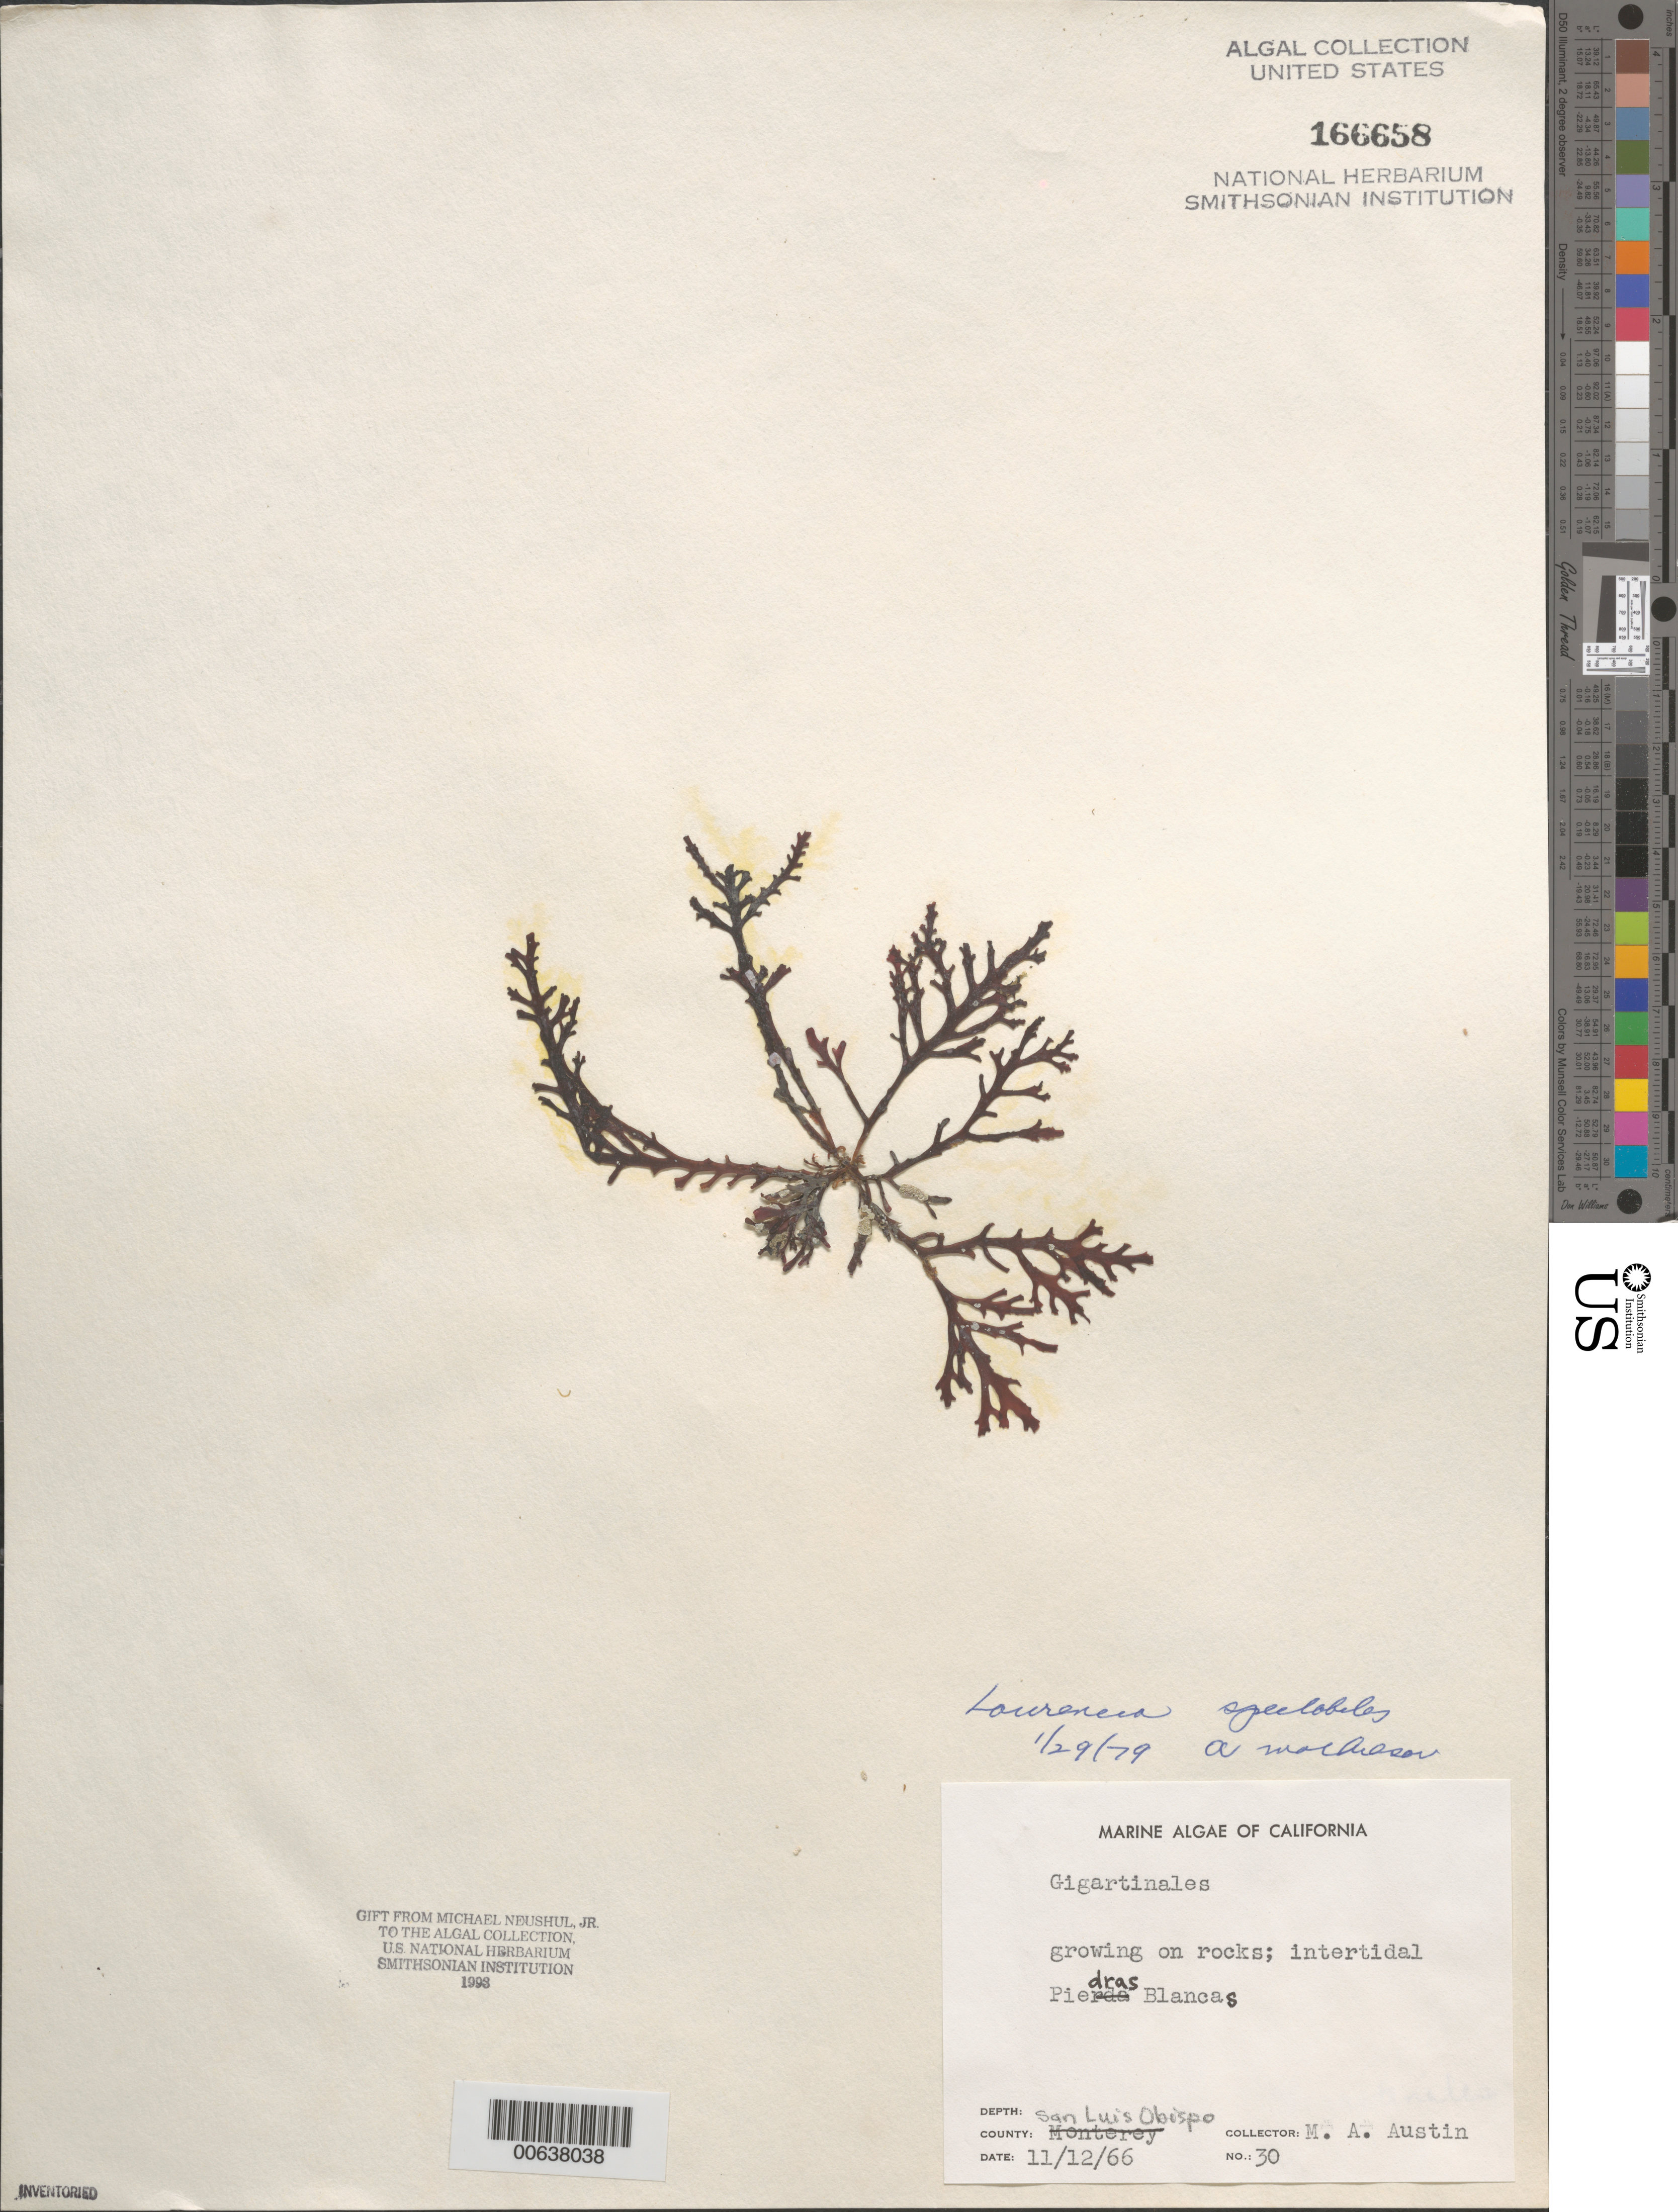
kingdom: Plantae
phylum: Rhodophyta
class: Florideophyceae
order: Ceramiales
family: Rhodomelaceae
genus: Osmundea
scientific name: Osmundea spectabilis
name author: (Postels & Rupr.) K.W. Nam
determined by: Algae name updating Project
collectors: M. Austin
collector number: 30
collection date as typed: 12 Nov 1966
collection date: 1966-11-12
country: United States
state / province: California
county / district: San Luis Obispo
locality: Piedras Blancas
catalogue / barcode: US 166658